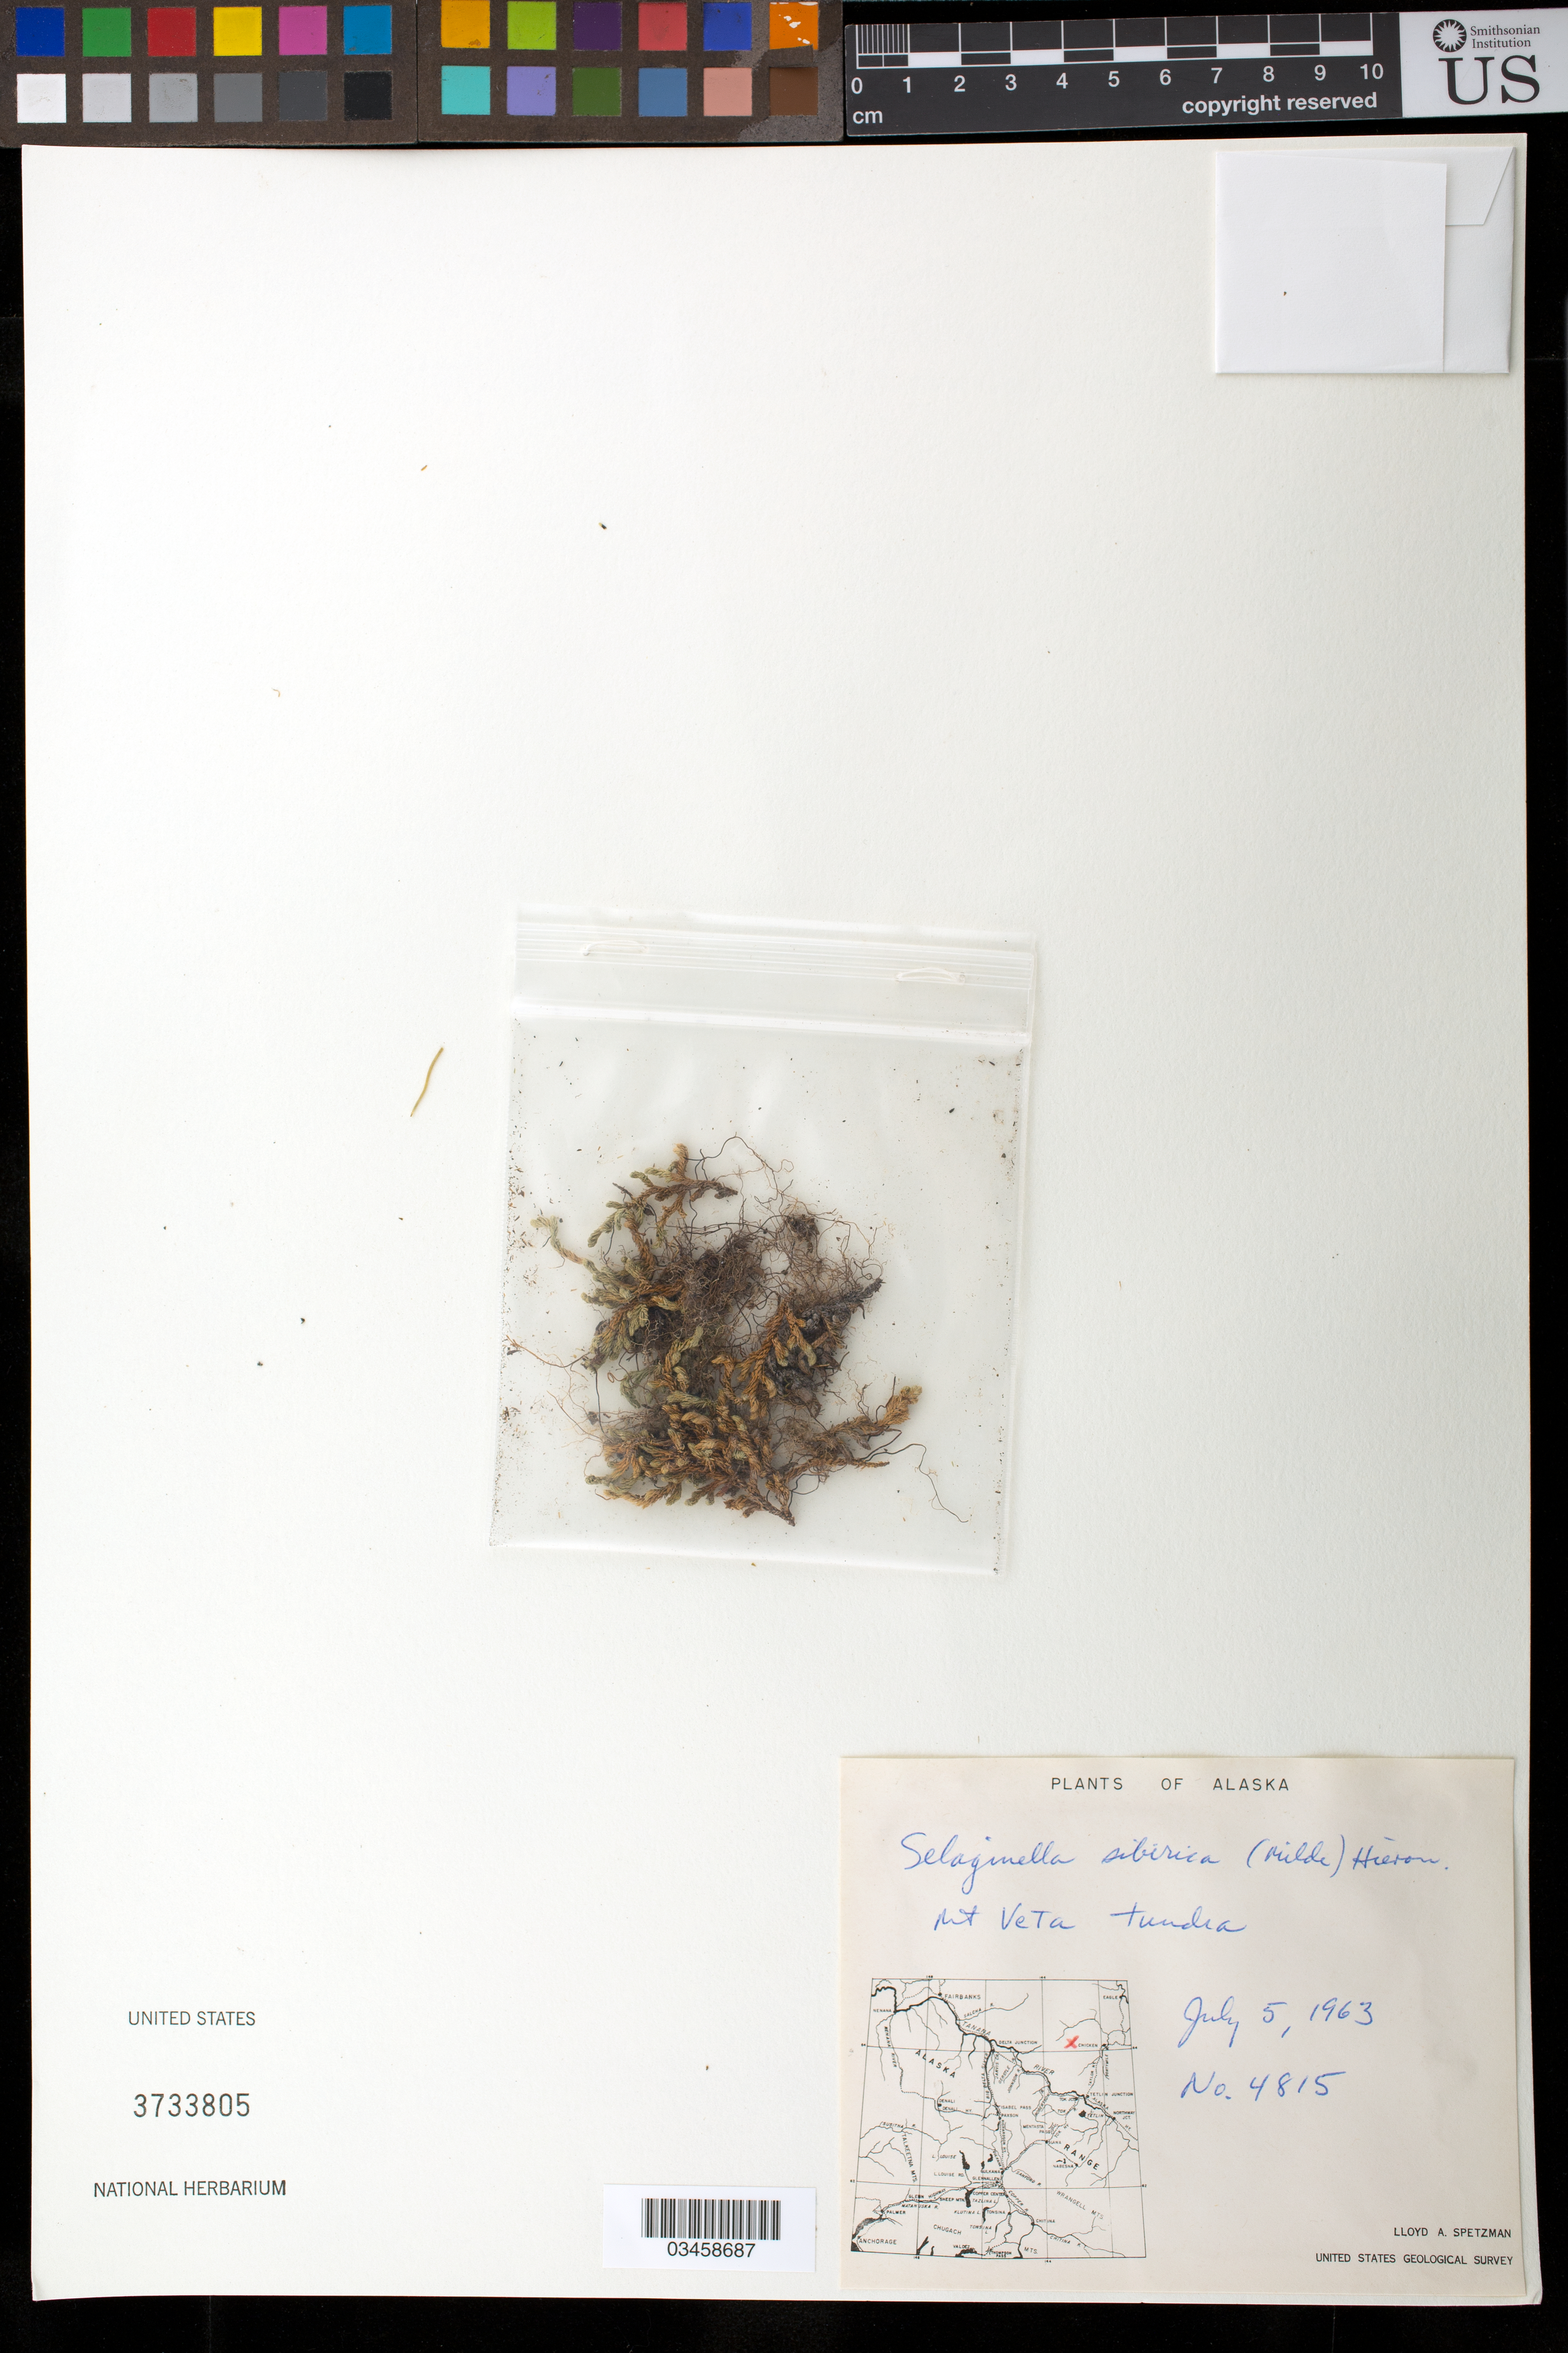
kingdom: Plantae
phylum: Tracheophyta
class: Lycopodiopsida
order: Selaginellales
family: Selaginellaceae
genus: Selaginella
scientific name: Selaginella sibirica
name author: (Milde) Hieron.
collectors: L. Spetzman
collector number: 4815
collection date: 1963-07-05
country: United States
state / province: Alaska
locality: Mt. Veta. Tundra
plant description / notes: OR # 231032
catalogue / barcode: US 3733805